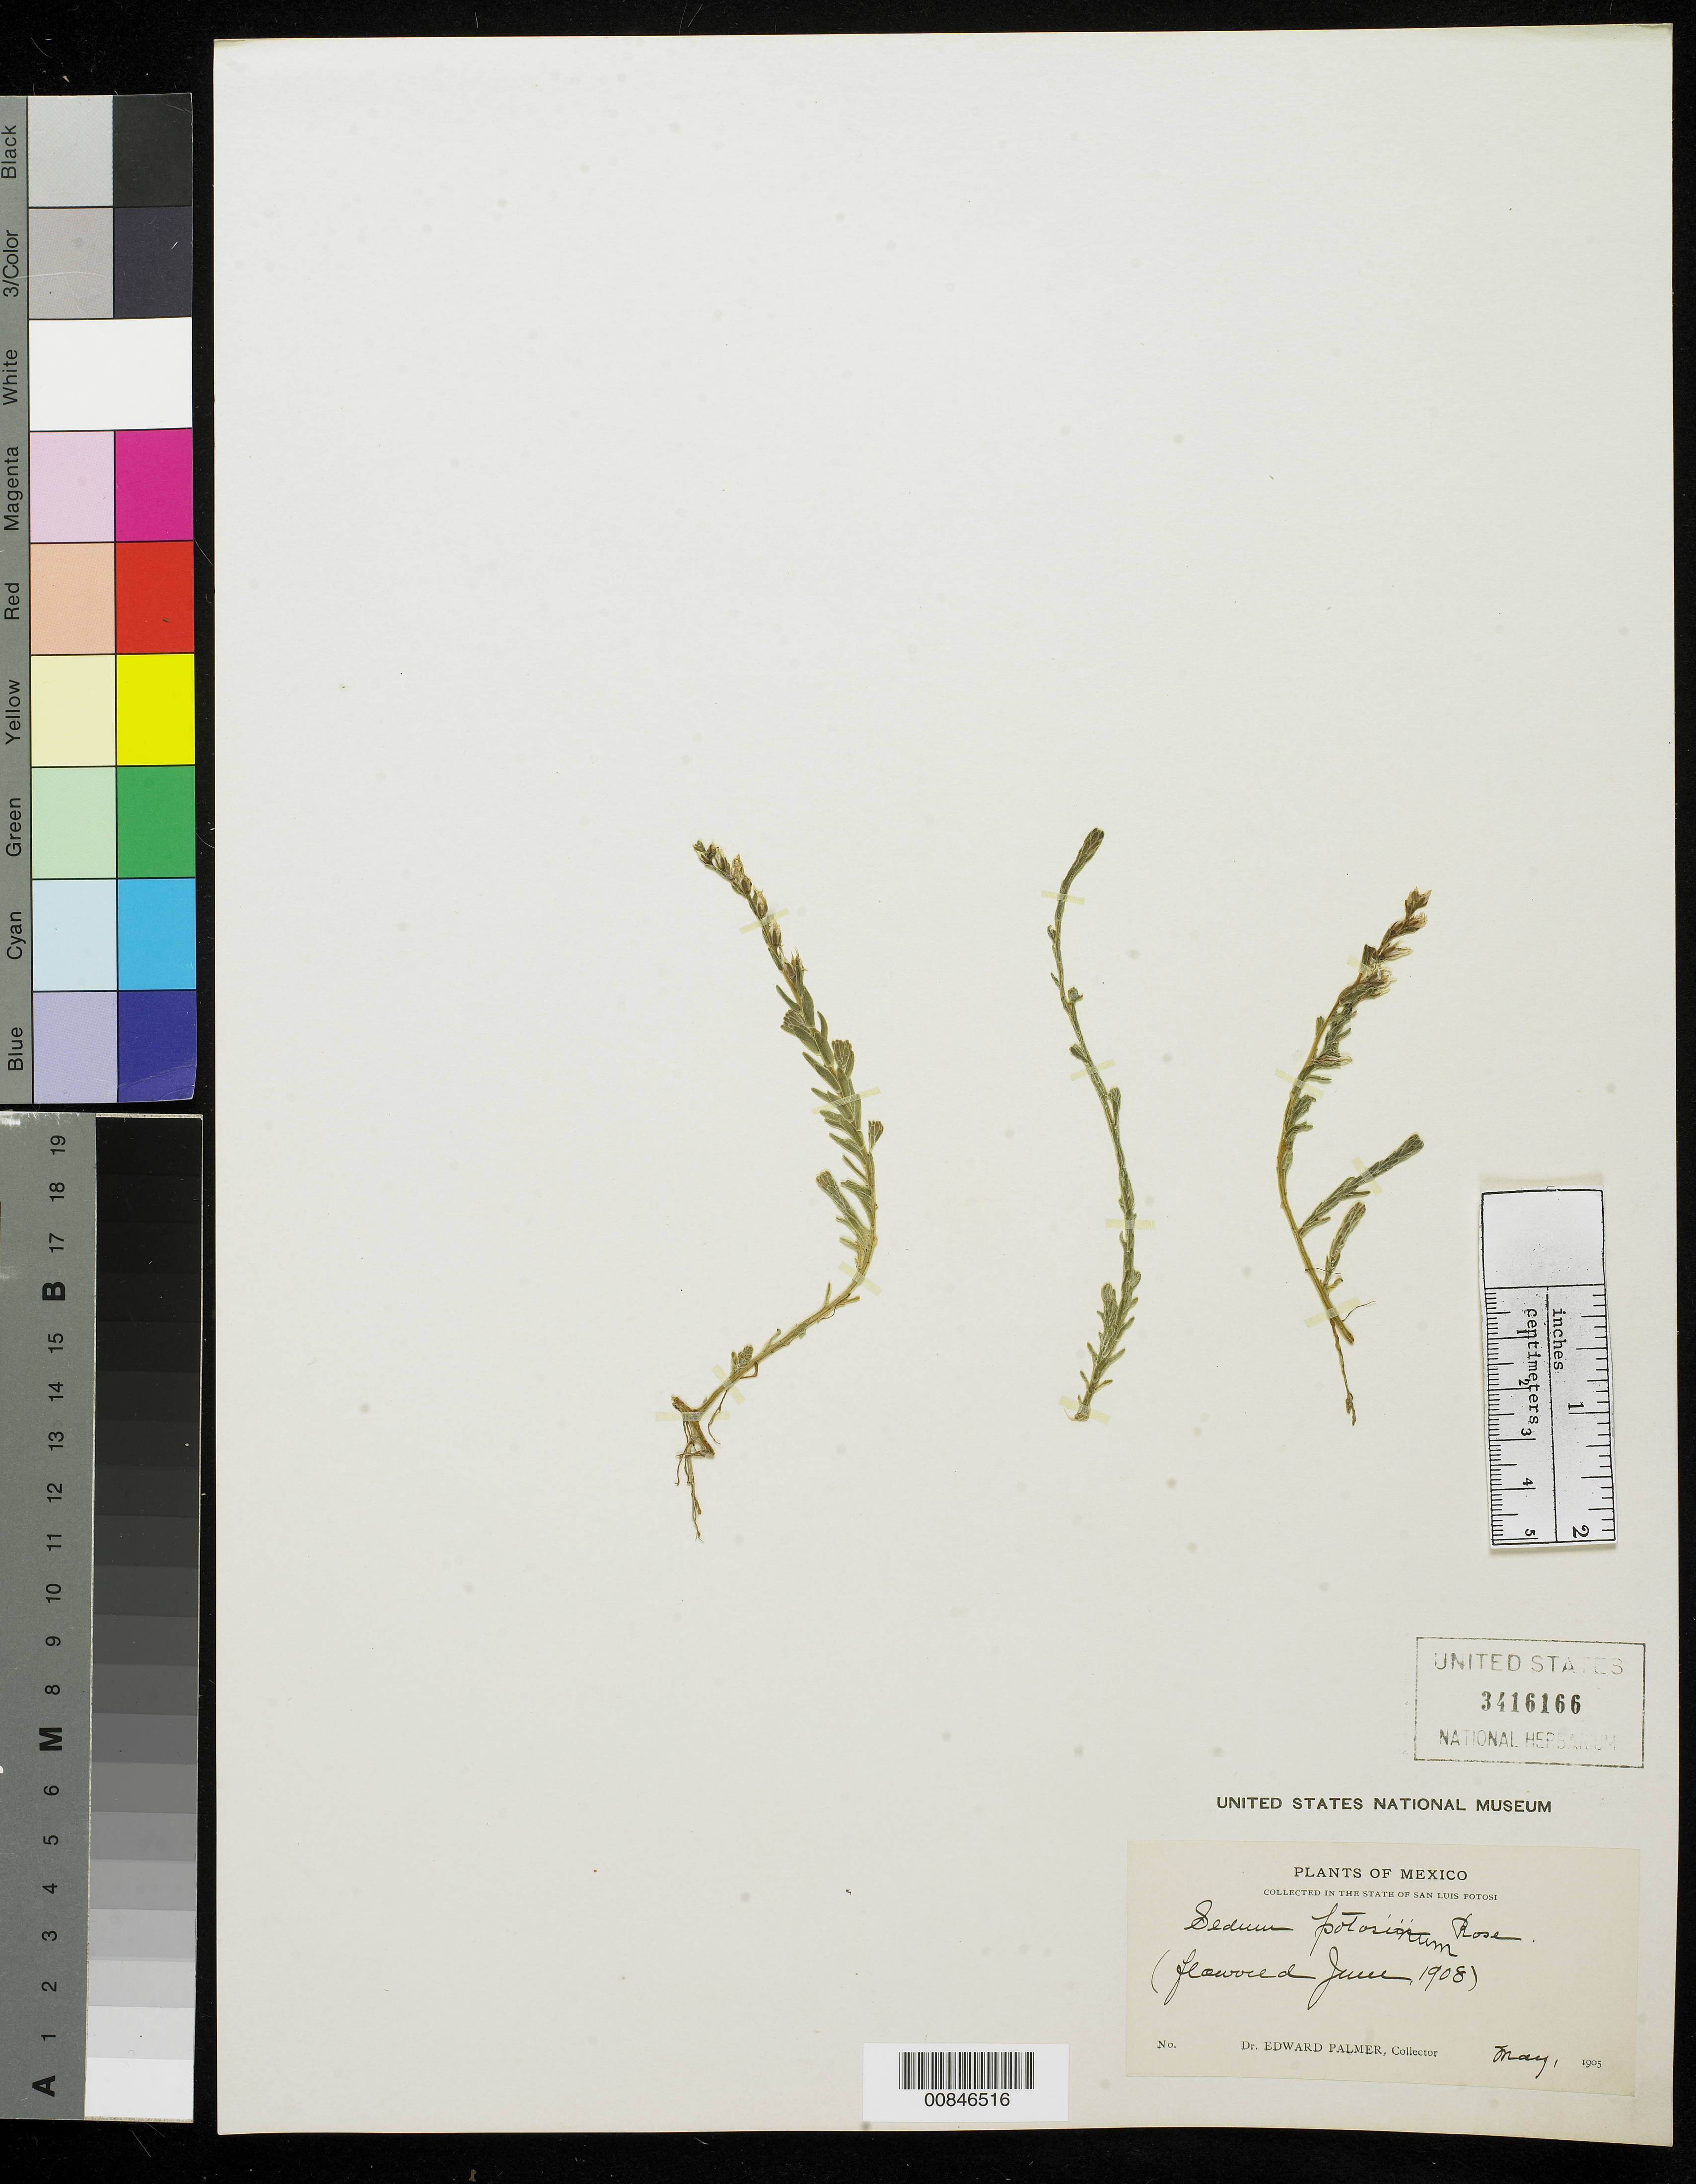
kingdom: Plantae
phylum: Tracheophyta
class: Magnoliopsida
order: Saxifragales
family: Crassulaceae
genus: Sedum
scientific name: Sedum potosinum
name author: Rose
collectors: E. Palmer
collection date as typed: May 1905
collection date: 1905-05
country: Mexico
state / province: San Luis Potosí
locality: San Luis Potosí.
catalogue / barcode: US 3416166